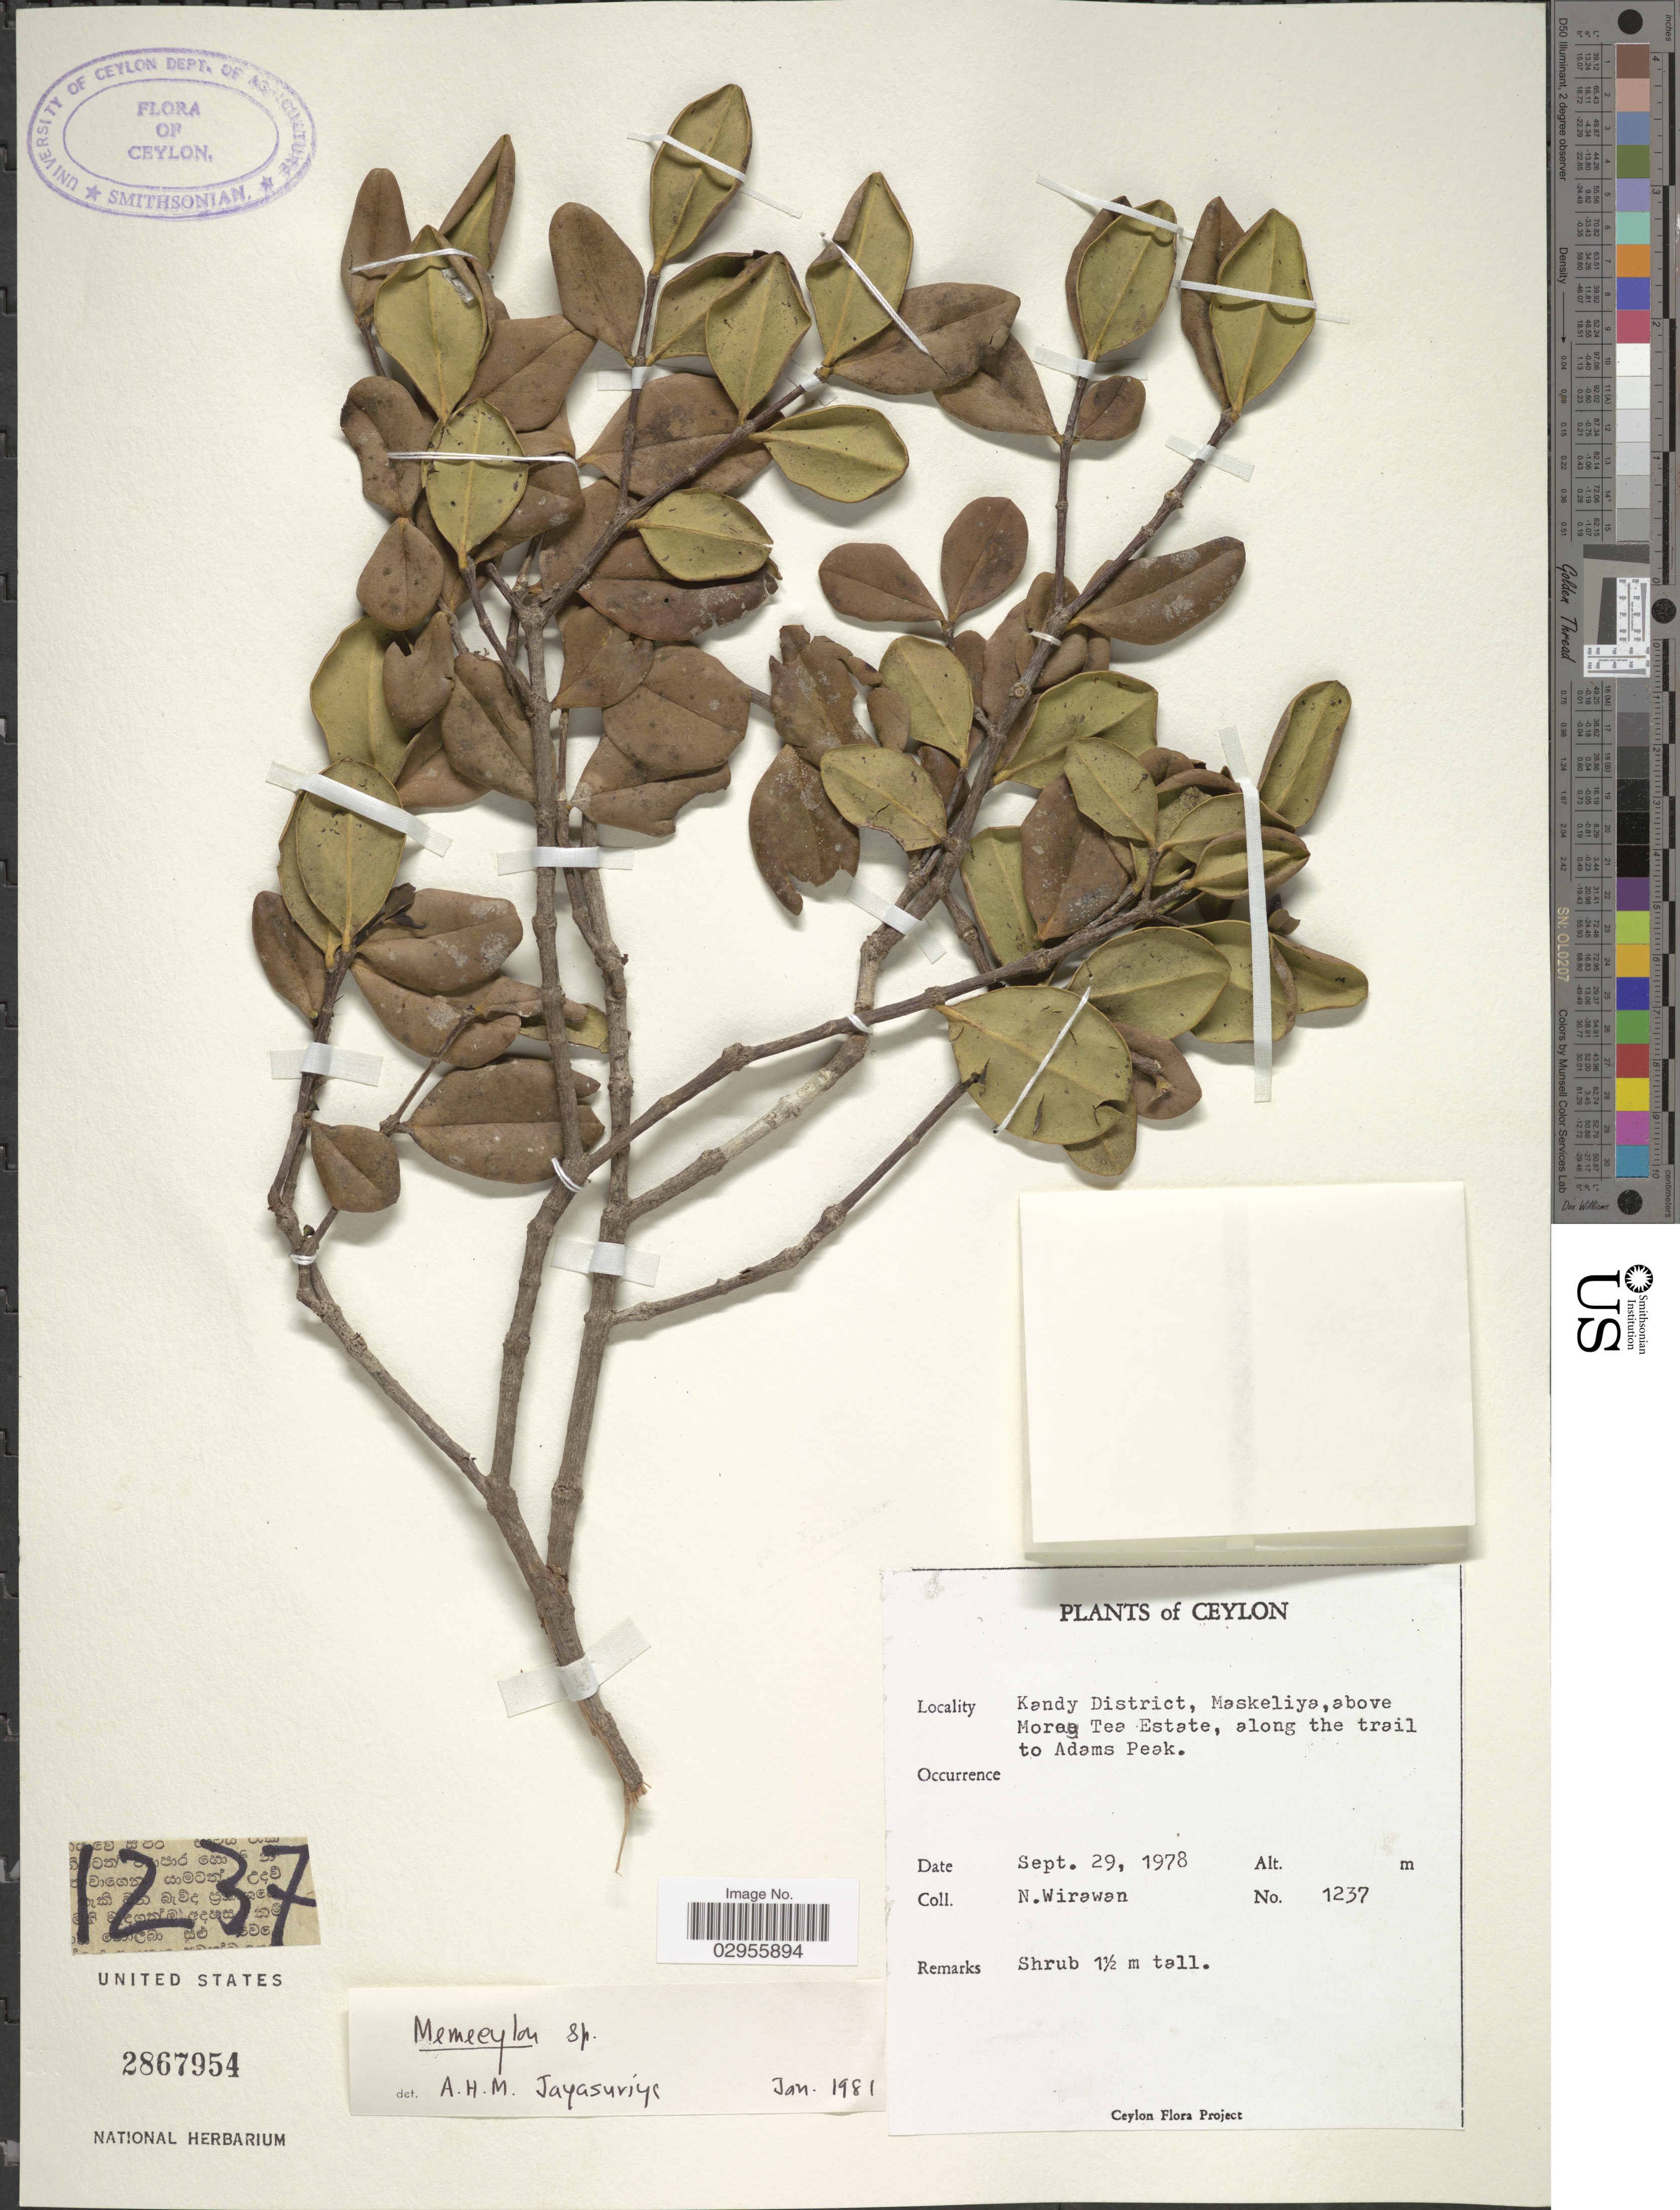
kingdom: Plantae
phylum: Tracheophyta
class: Magnoliopsida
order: Myrtales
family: Melastomataceae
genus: Memecylon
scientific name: Memecylon sp.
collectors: N. Wirawan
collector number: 1237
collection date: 1978-09-29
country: Sri Lanka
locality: Ceylon. Kandy District, Maskeliya, above Moray Tea Estate, along the trail to Adams Peak.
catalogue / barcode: US 2867954